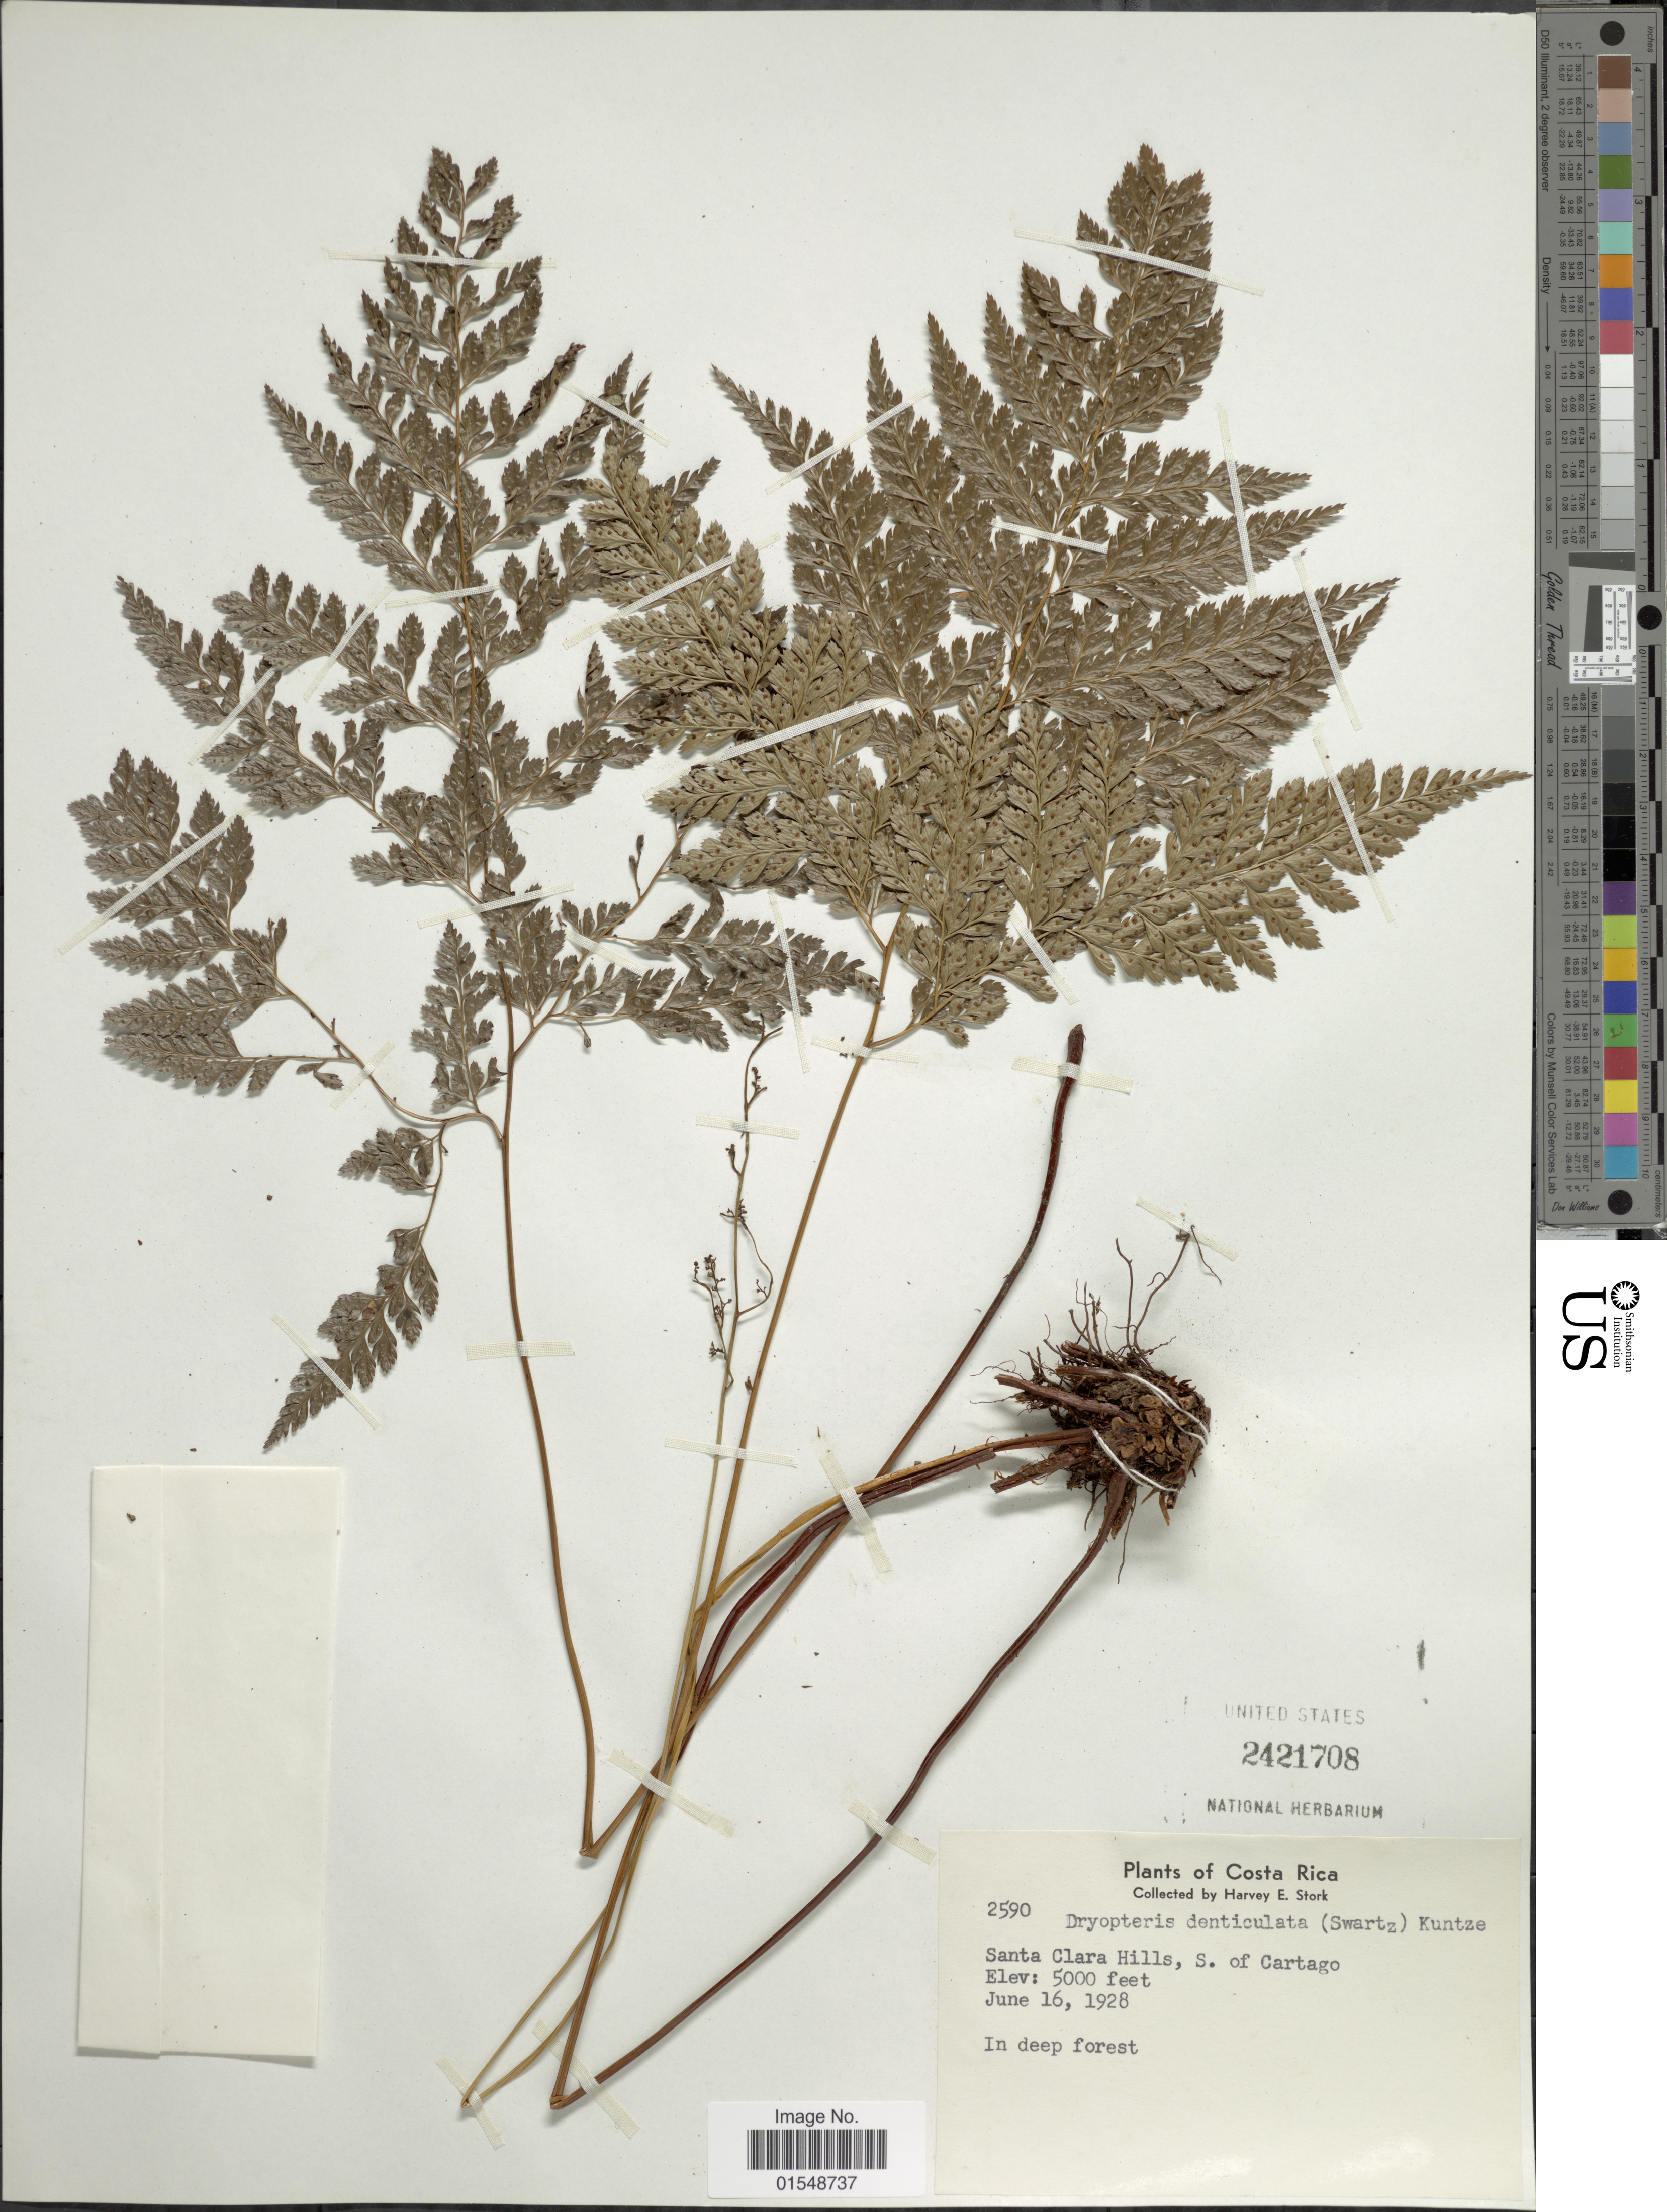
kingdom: Plantae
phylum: Tracheophyta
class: Polypodiopsida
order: Polypodiales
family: Dryopteridaceae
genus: Arachniodes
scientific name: Arachniodes denticulata var. jucunda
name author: (Fée) Lellinger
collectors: H. E. Stork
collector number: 2590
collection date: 1928-06-16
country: Costa Rica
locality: Santa Clara Hills, S. of Cortago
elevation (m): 1524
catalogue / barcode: US 2421708